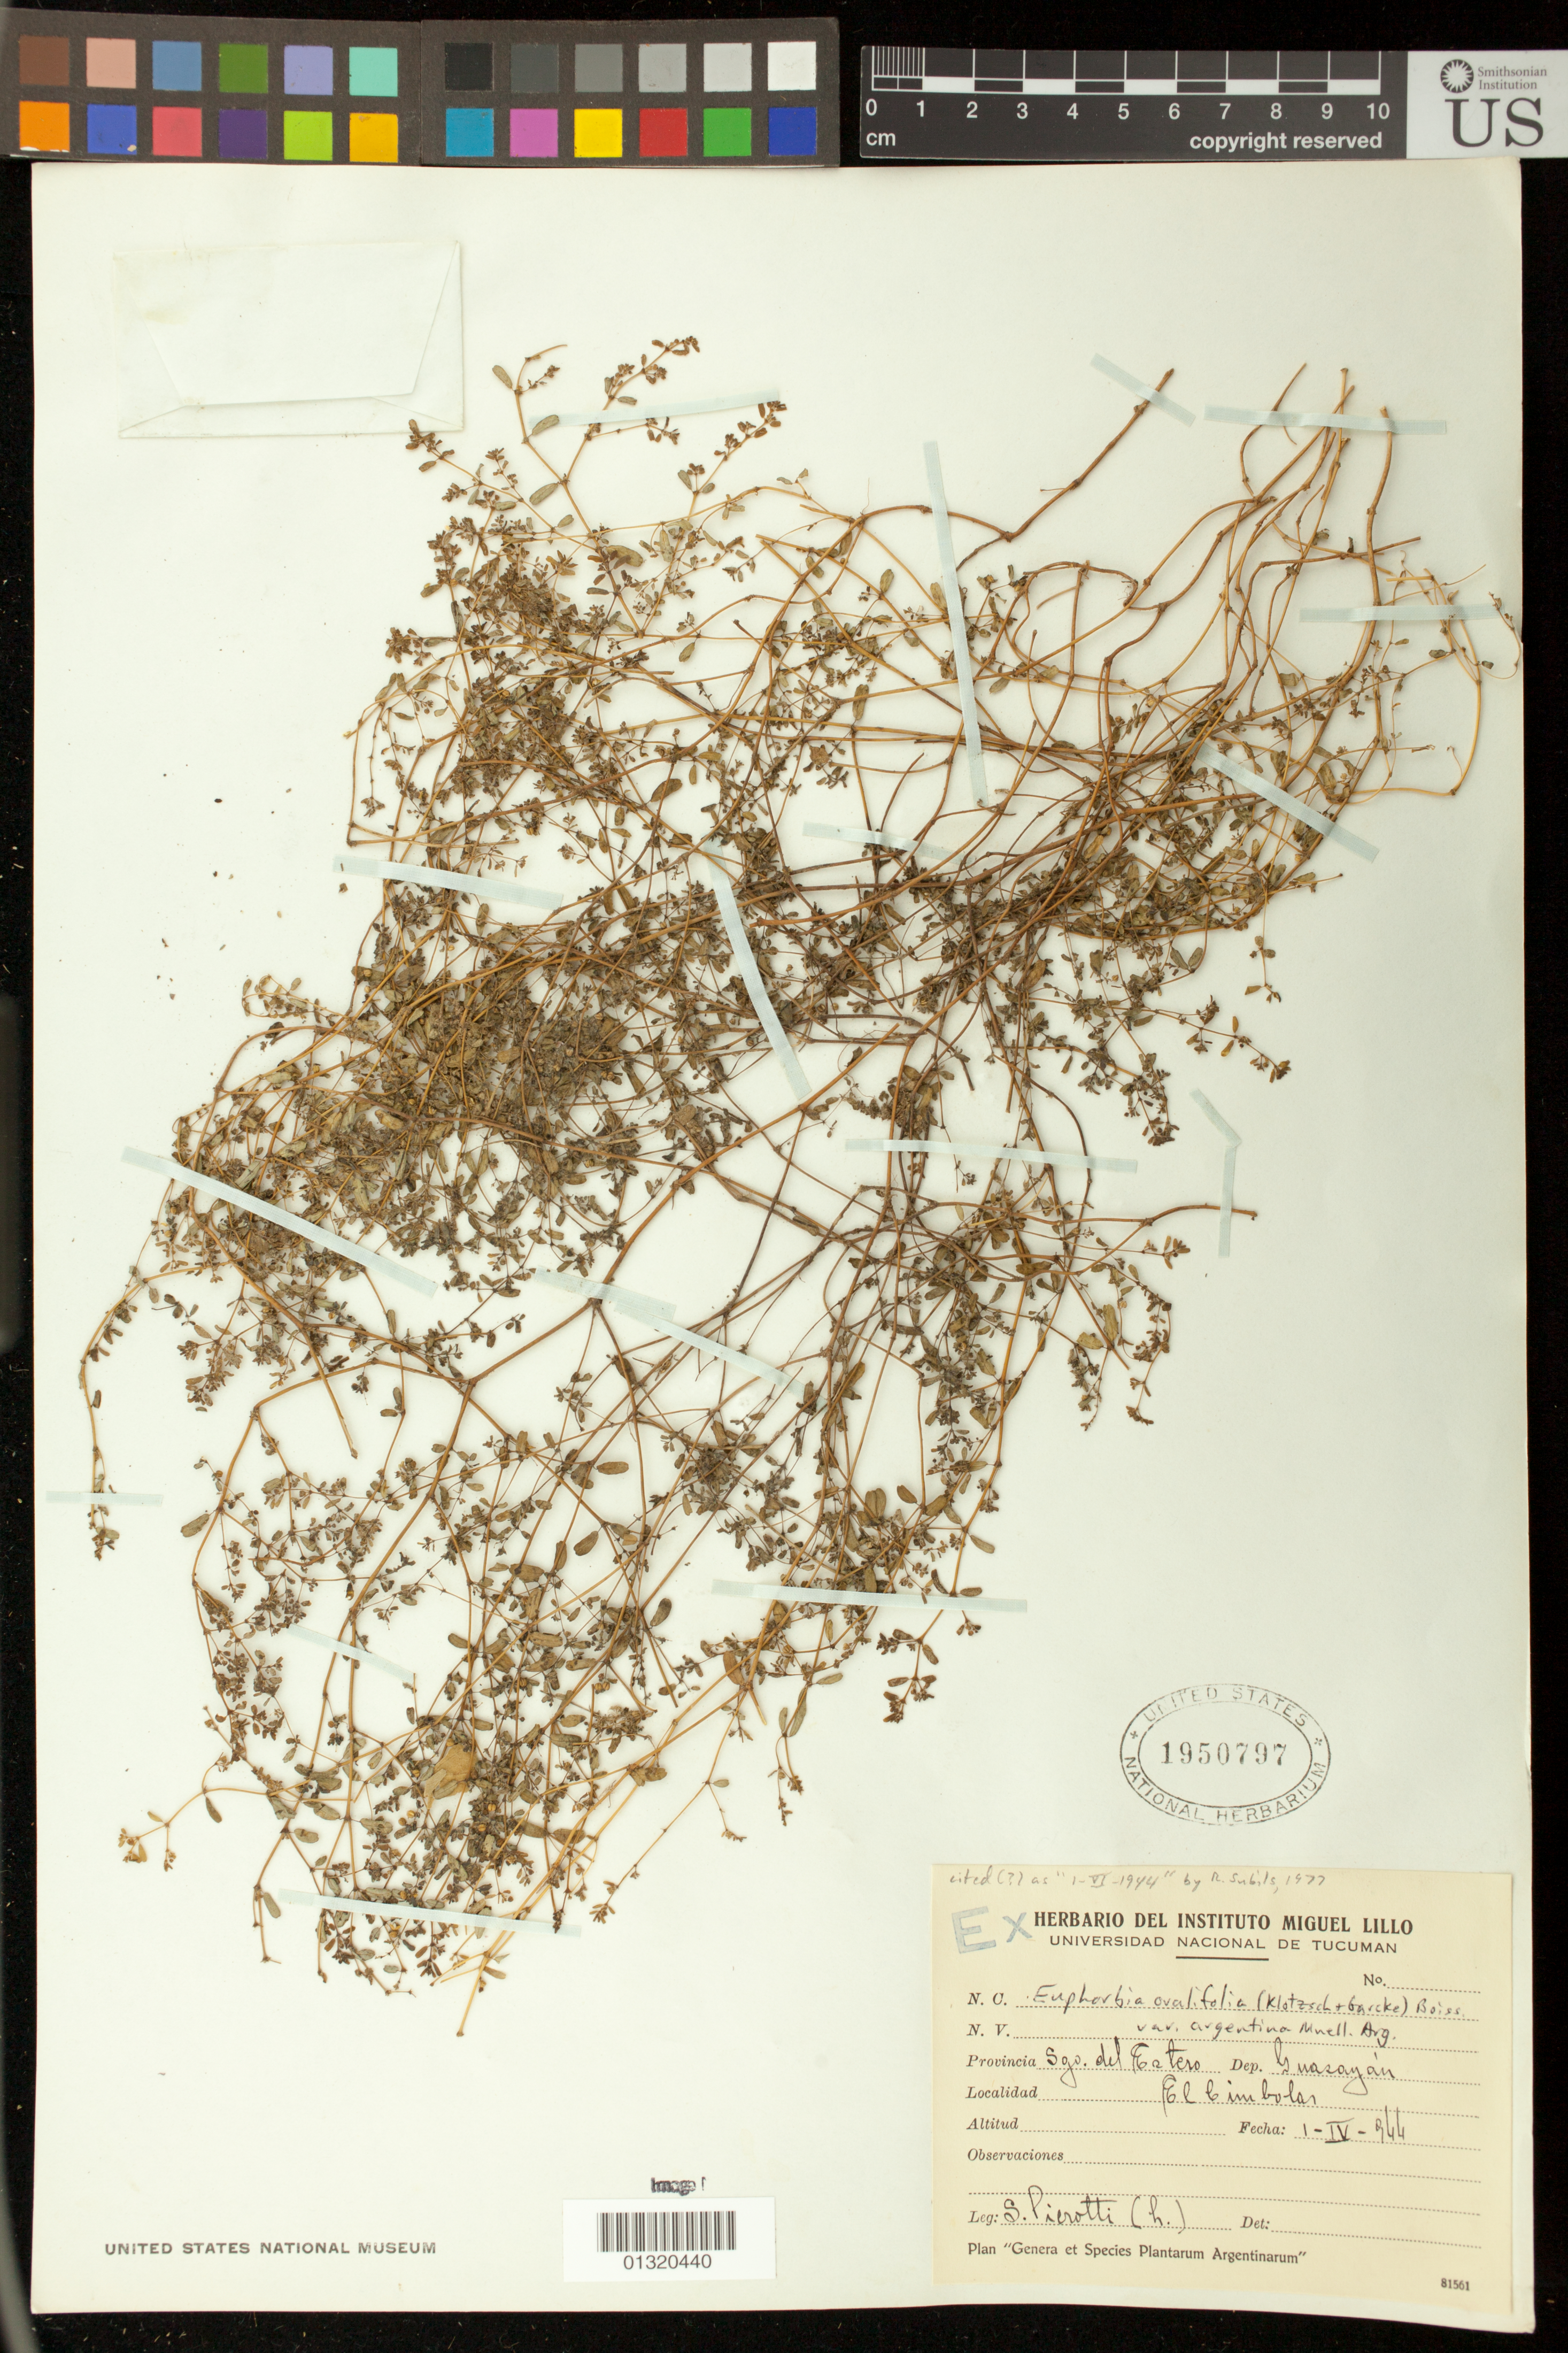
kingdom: Plantae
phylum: Tracheophyta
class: Magnoliopsida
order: Malpighiales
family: Euphorbiaceae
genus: Euphorbia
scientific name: Euphorbia klotzschii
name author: Oudejans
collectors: S. A. Pierotti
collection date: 1944-04-01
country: Argentina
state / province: Santiago del Estero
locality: Dep. Guasayan, El Cimbolar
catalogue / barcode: US 1950797